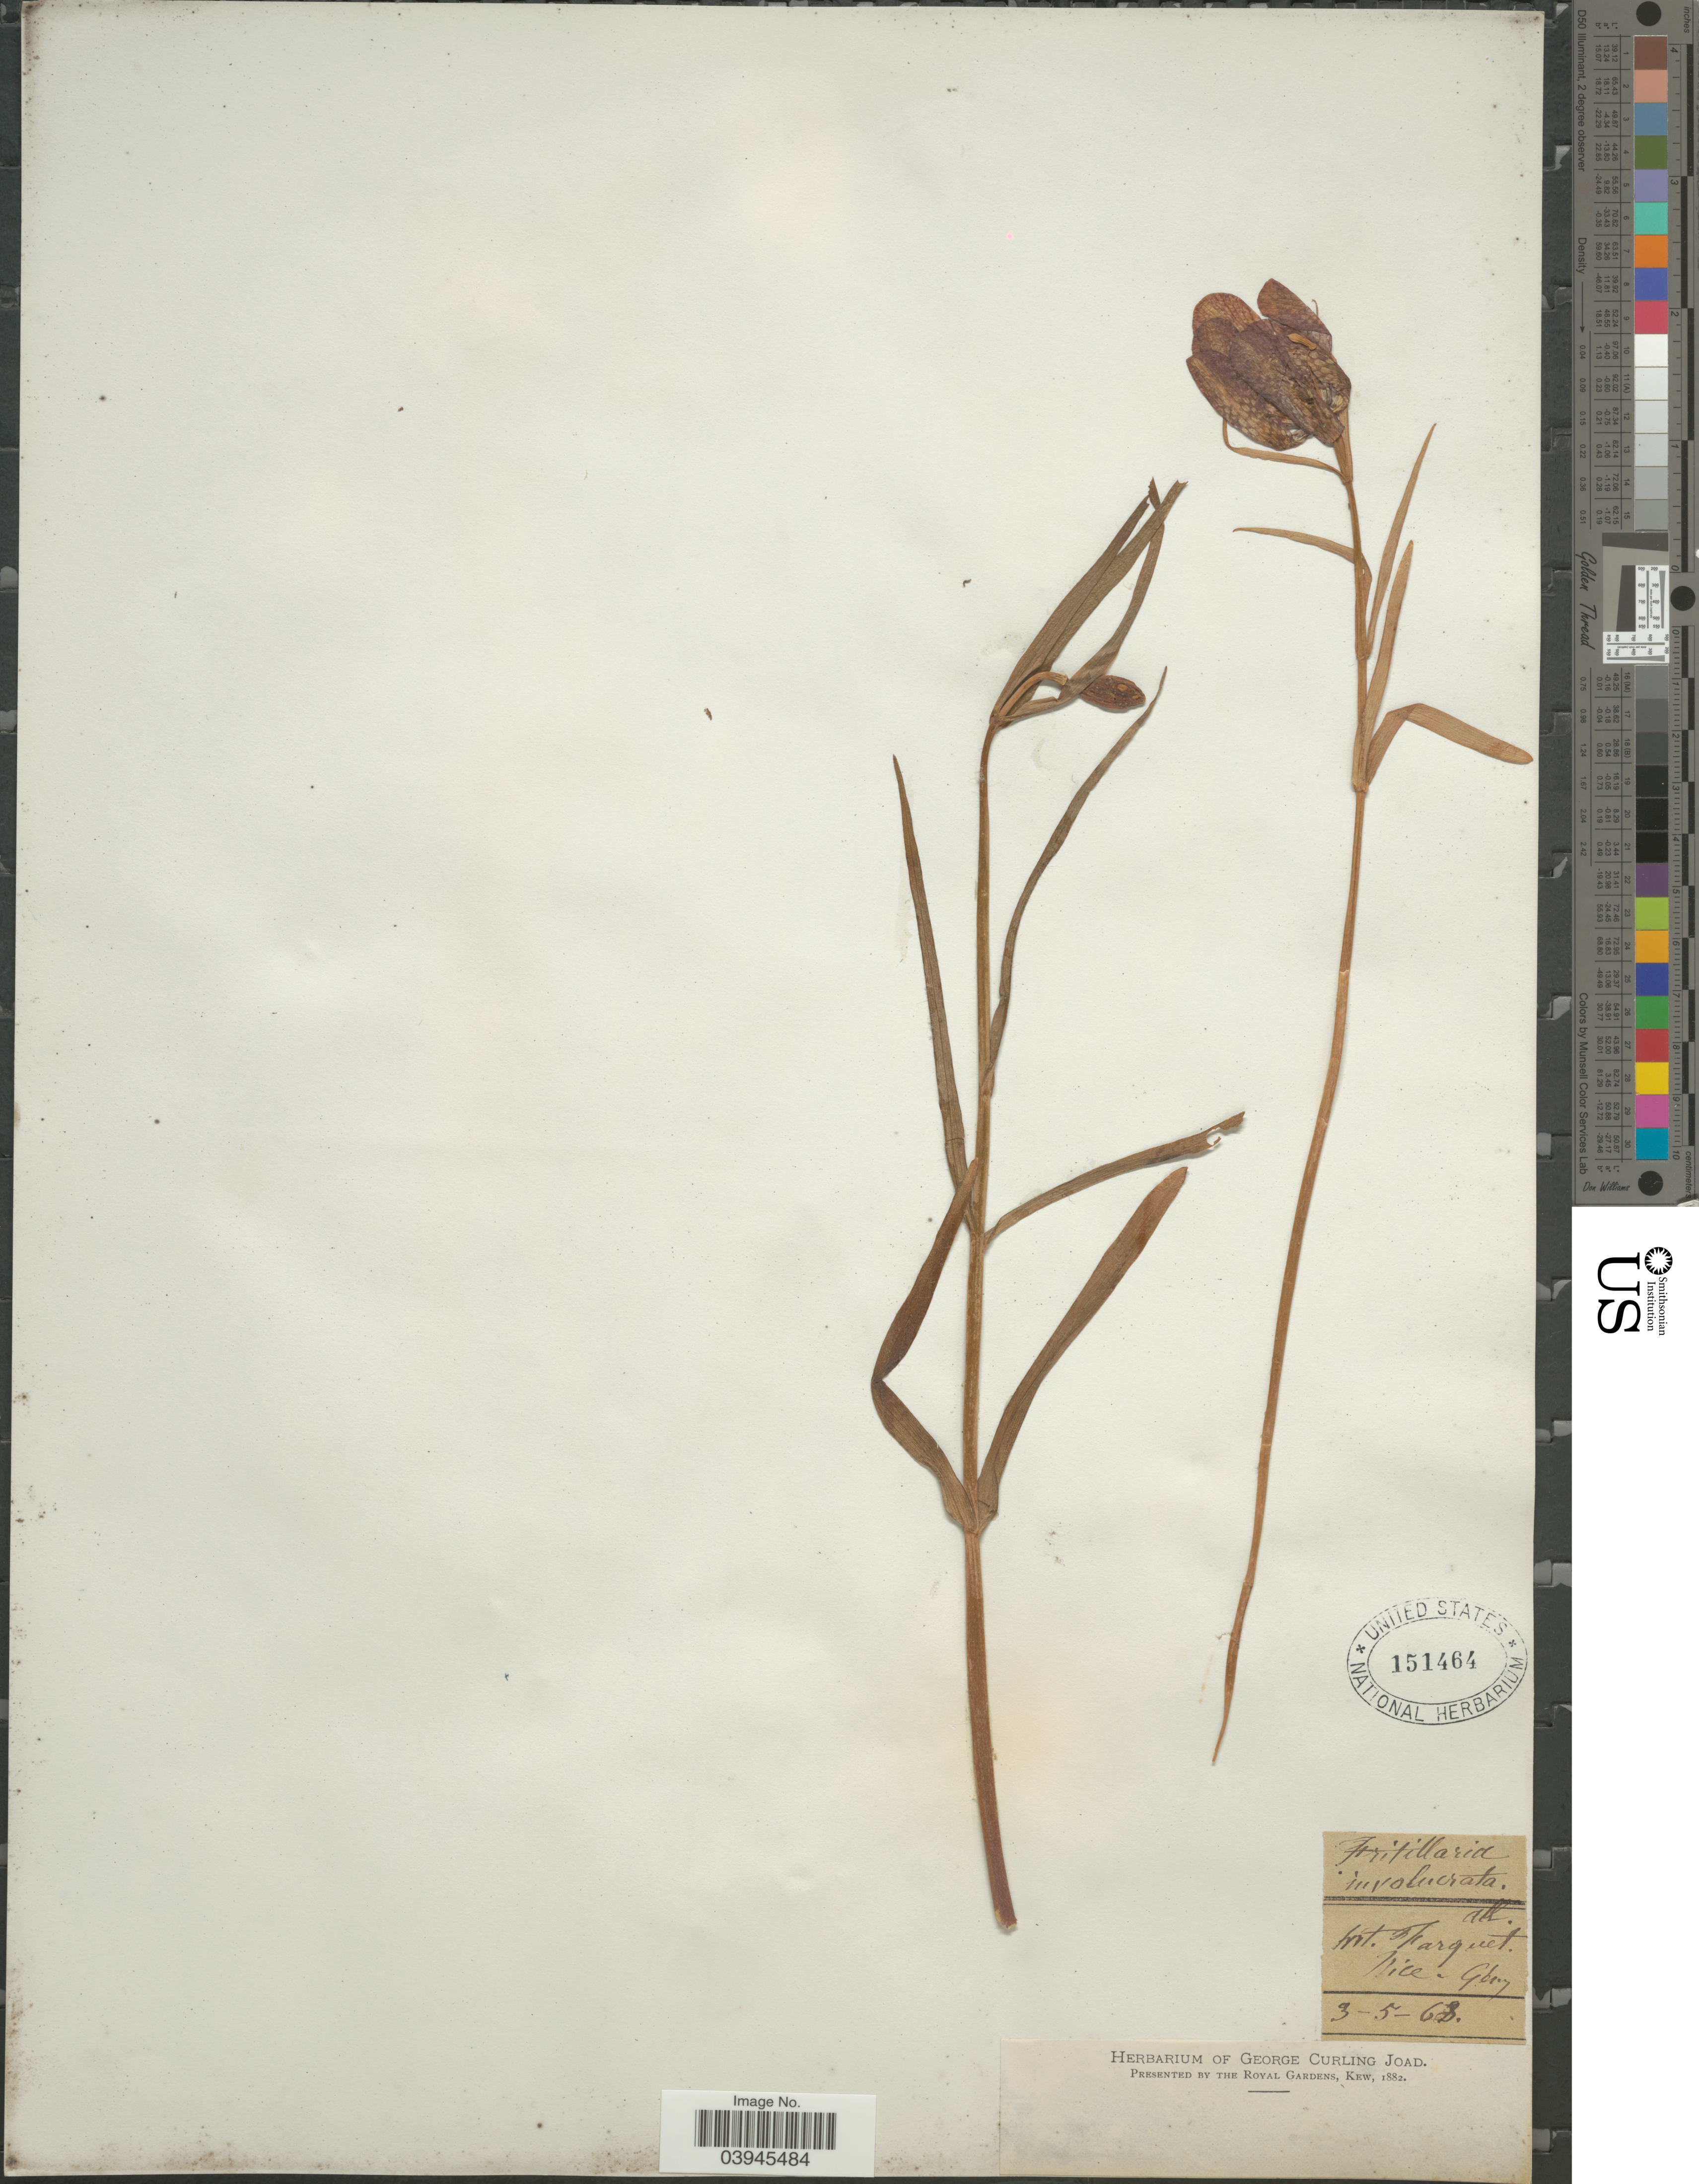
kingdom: Plantae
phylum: Tracheophyta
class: Liliopsida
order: Liliales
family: Liliaceae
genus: Fritillaria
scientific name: Fritillaria involucrata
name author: All.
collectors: ex herb. George Curling Joad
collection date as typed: Transcribed d/m/y: 3/5/63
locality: Mt. Farguet. [illegible text].[interpreted]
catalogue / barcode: US 151464